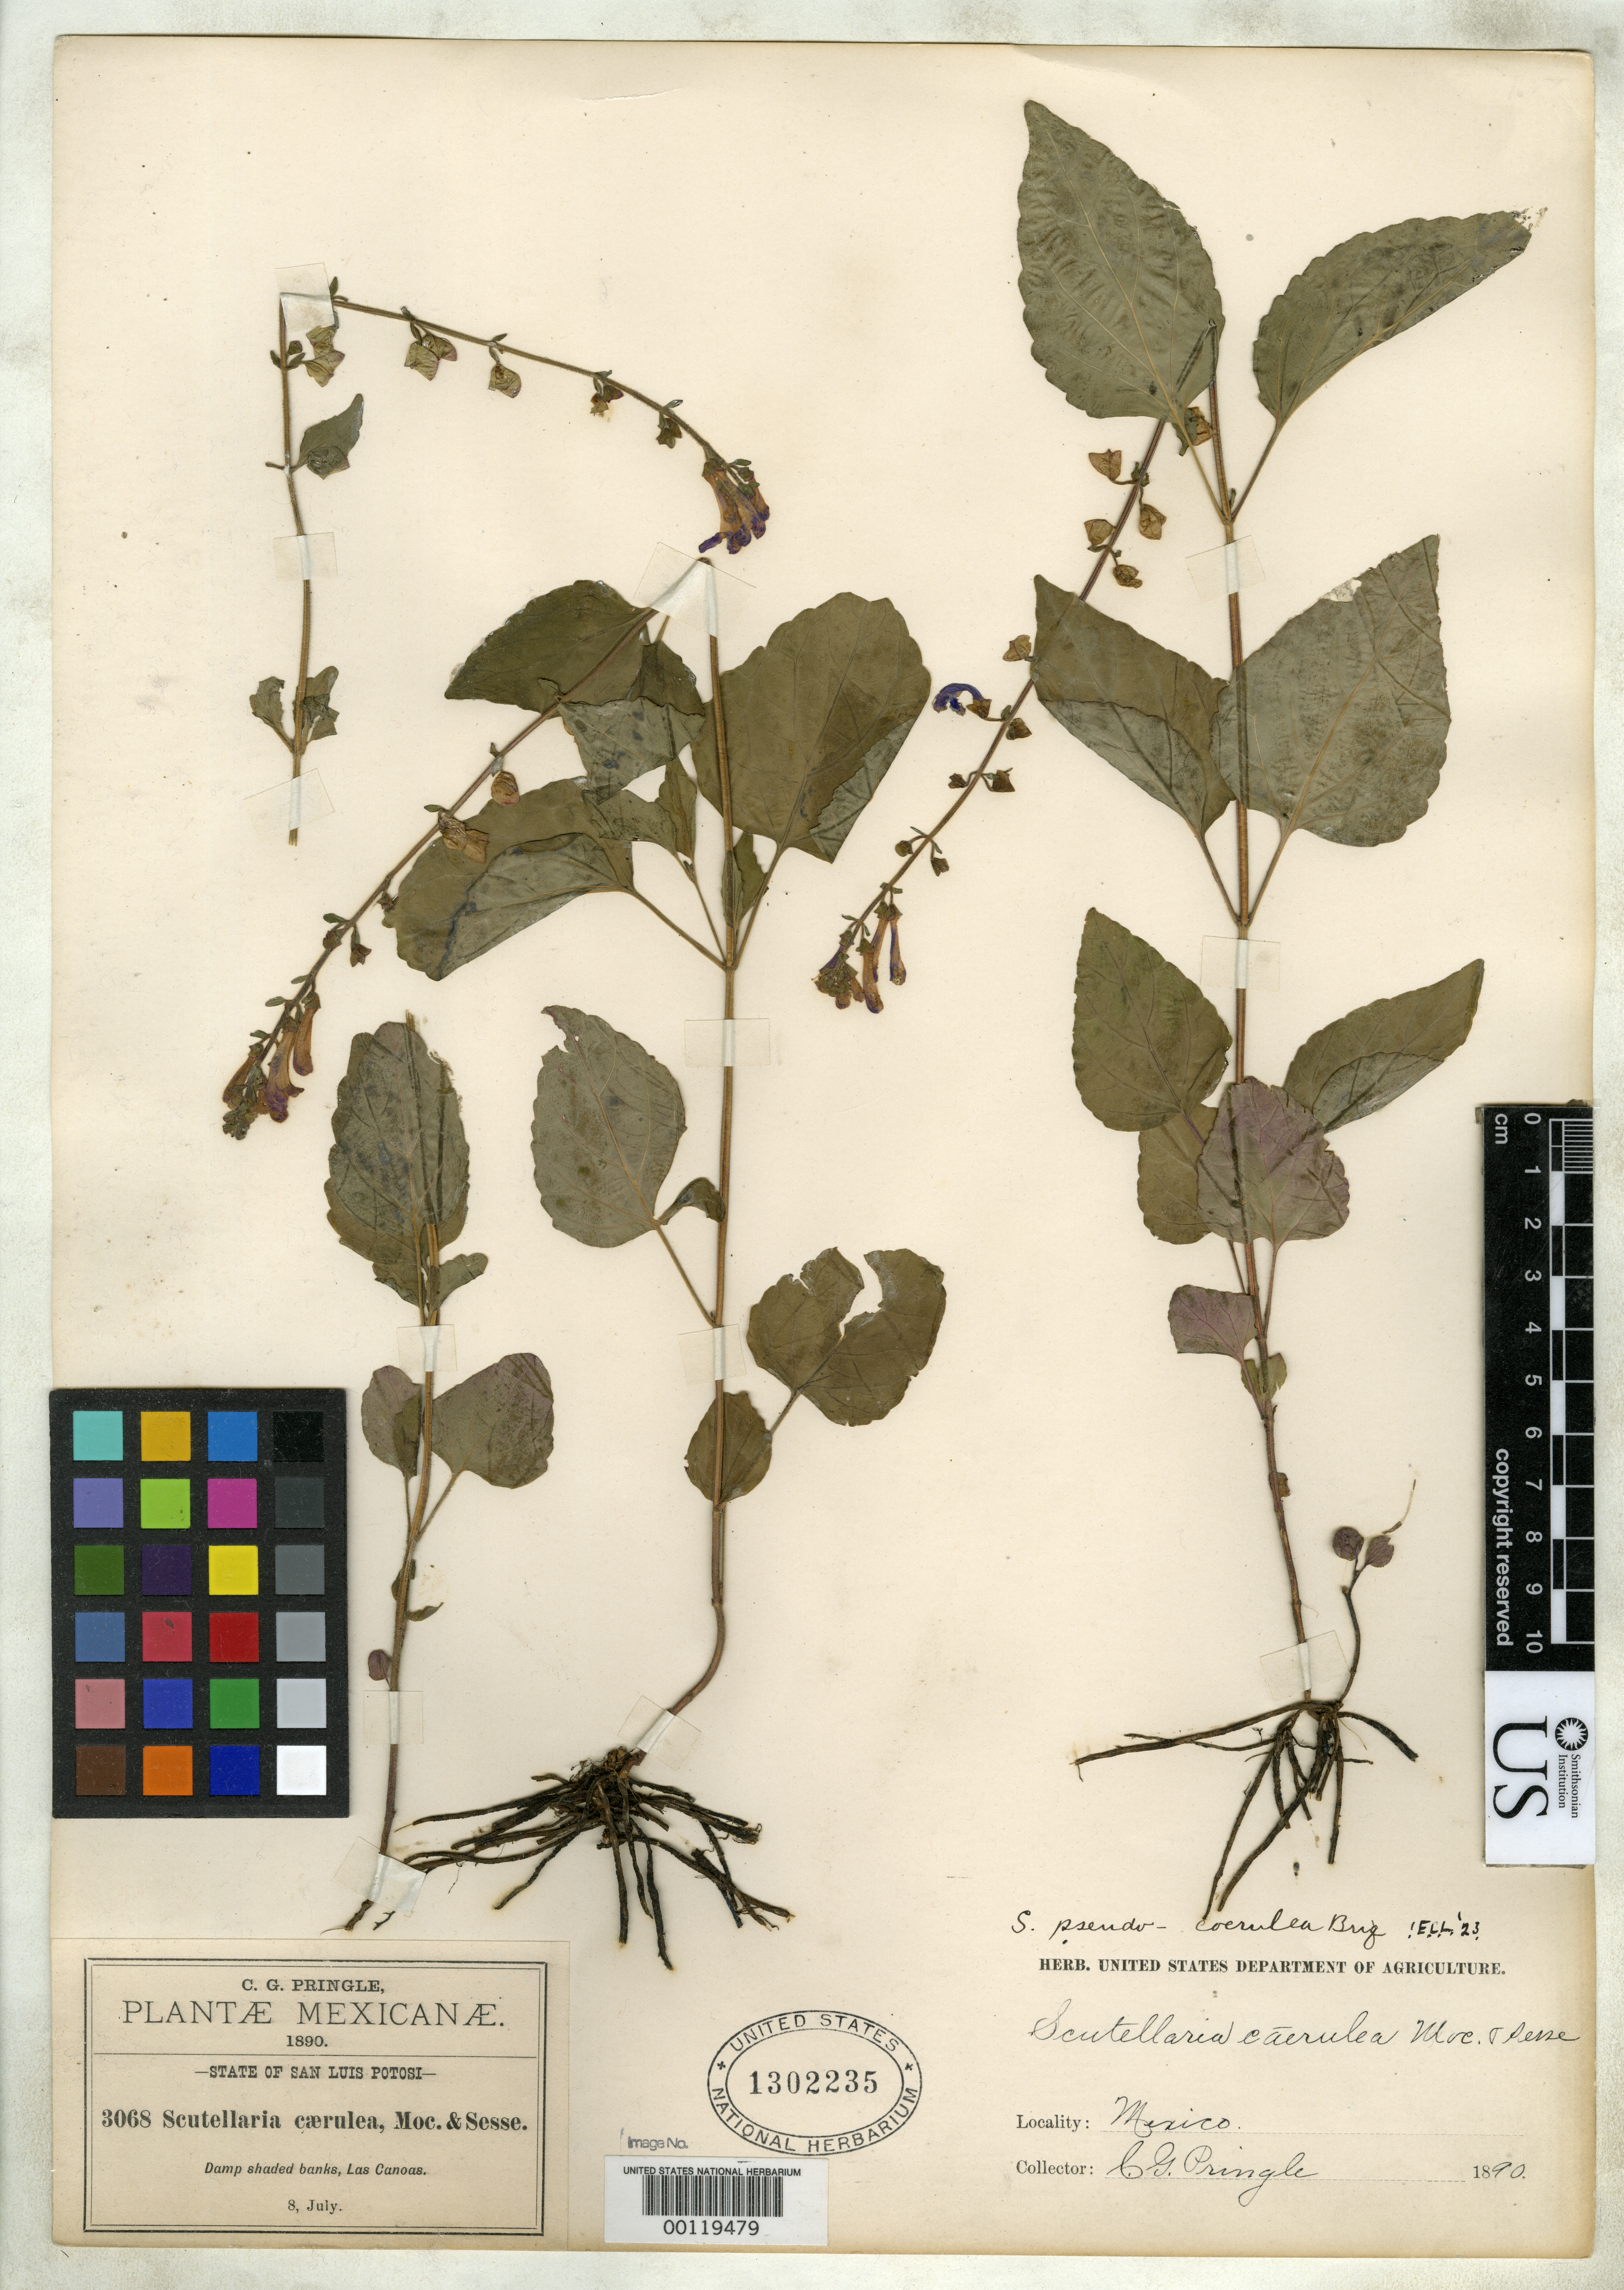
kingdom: Plantae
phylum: Tracheophyta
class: Magnoliopsida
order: Lamiales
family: Lamiaceae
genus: Scutellaria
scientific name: Scutellaria pseudocoerulea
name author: Briq.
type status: Isotype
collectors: C. G. Pringle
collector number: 3068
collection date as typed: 08 Jul 1890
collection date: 1890-07-08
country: Mexico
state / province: San Luis Potosi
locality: Las Canoas.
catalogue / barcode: US 1302235